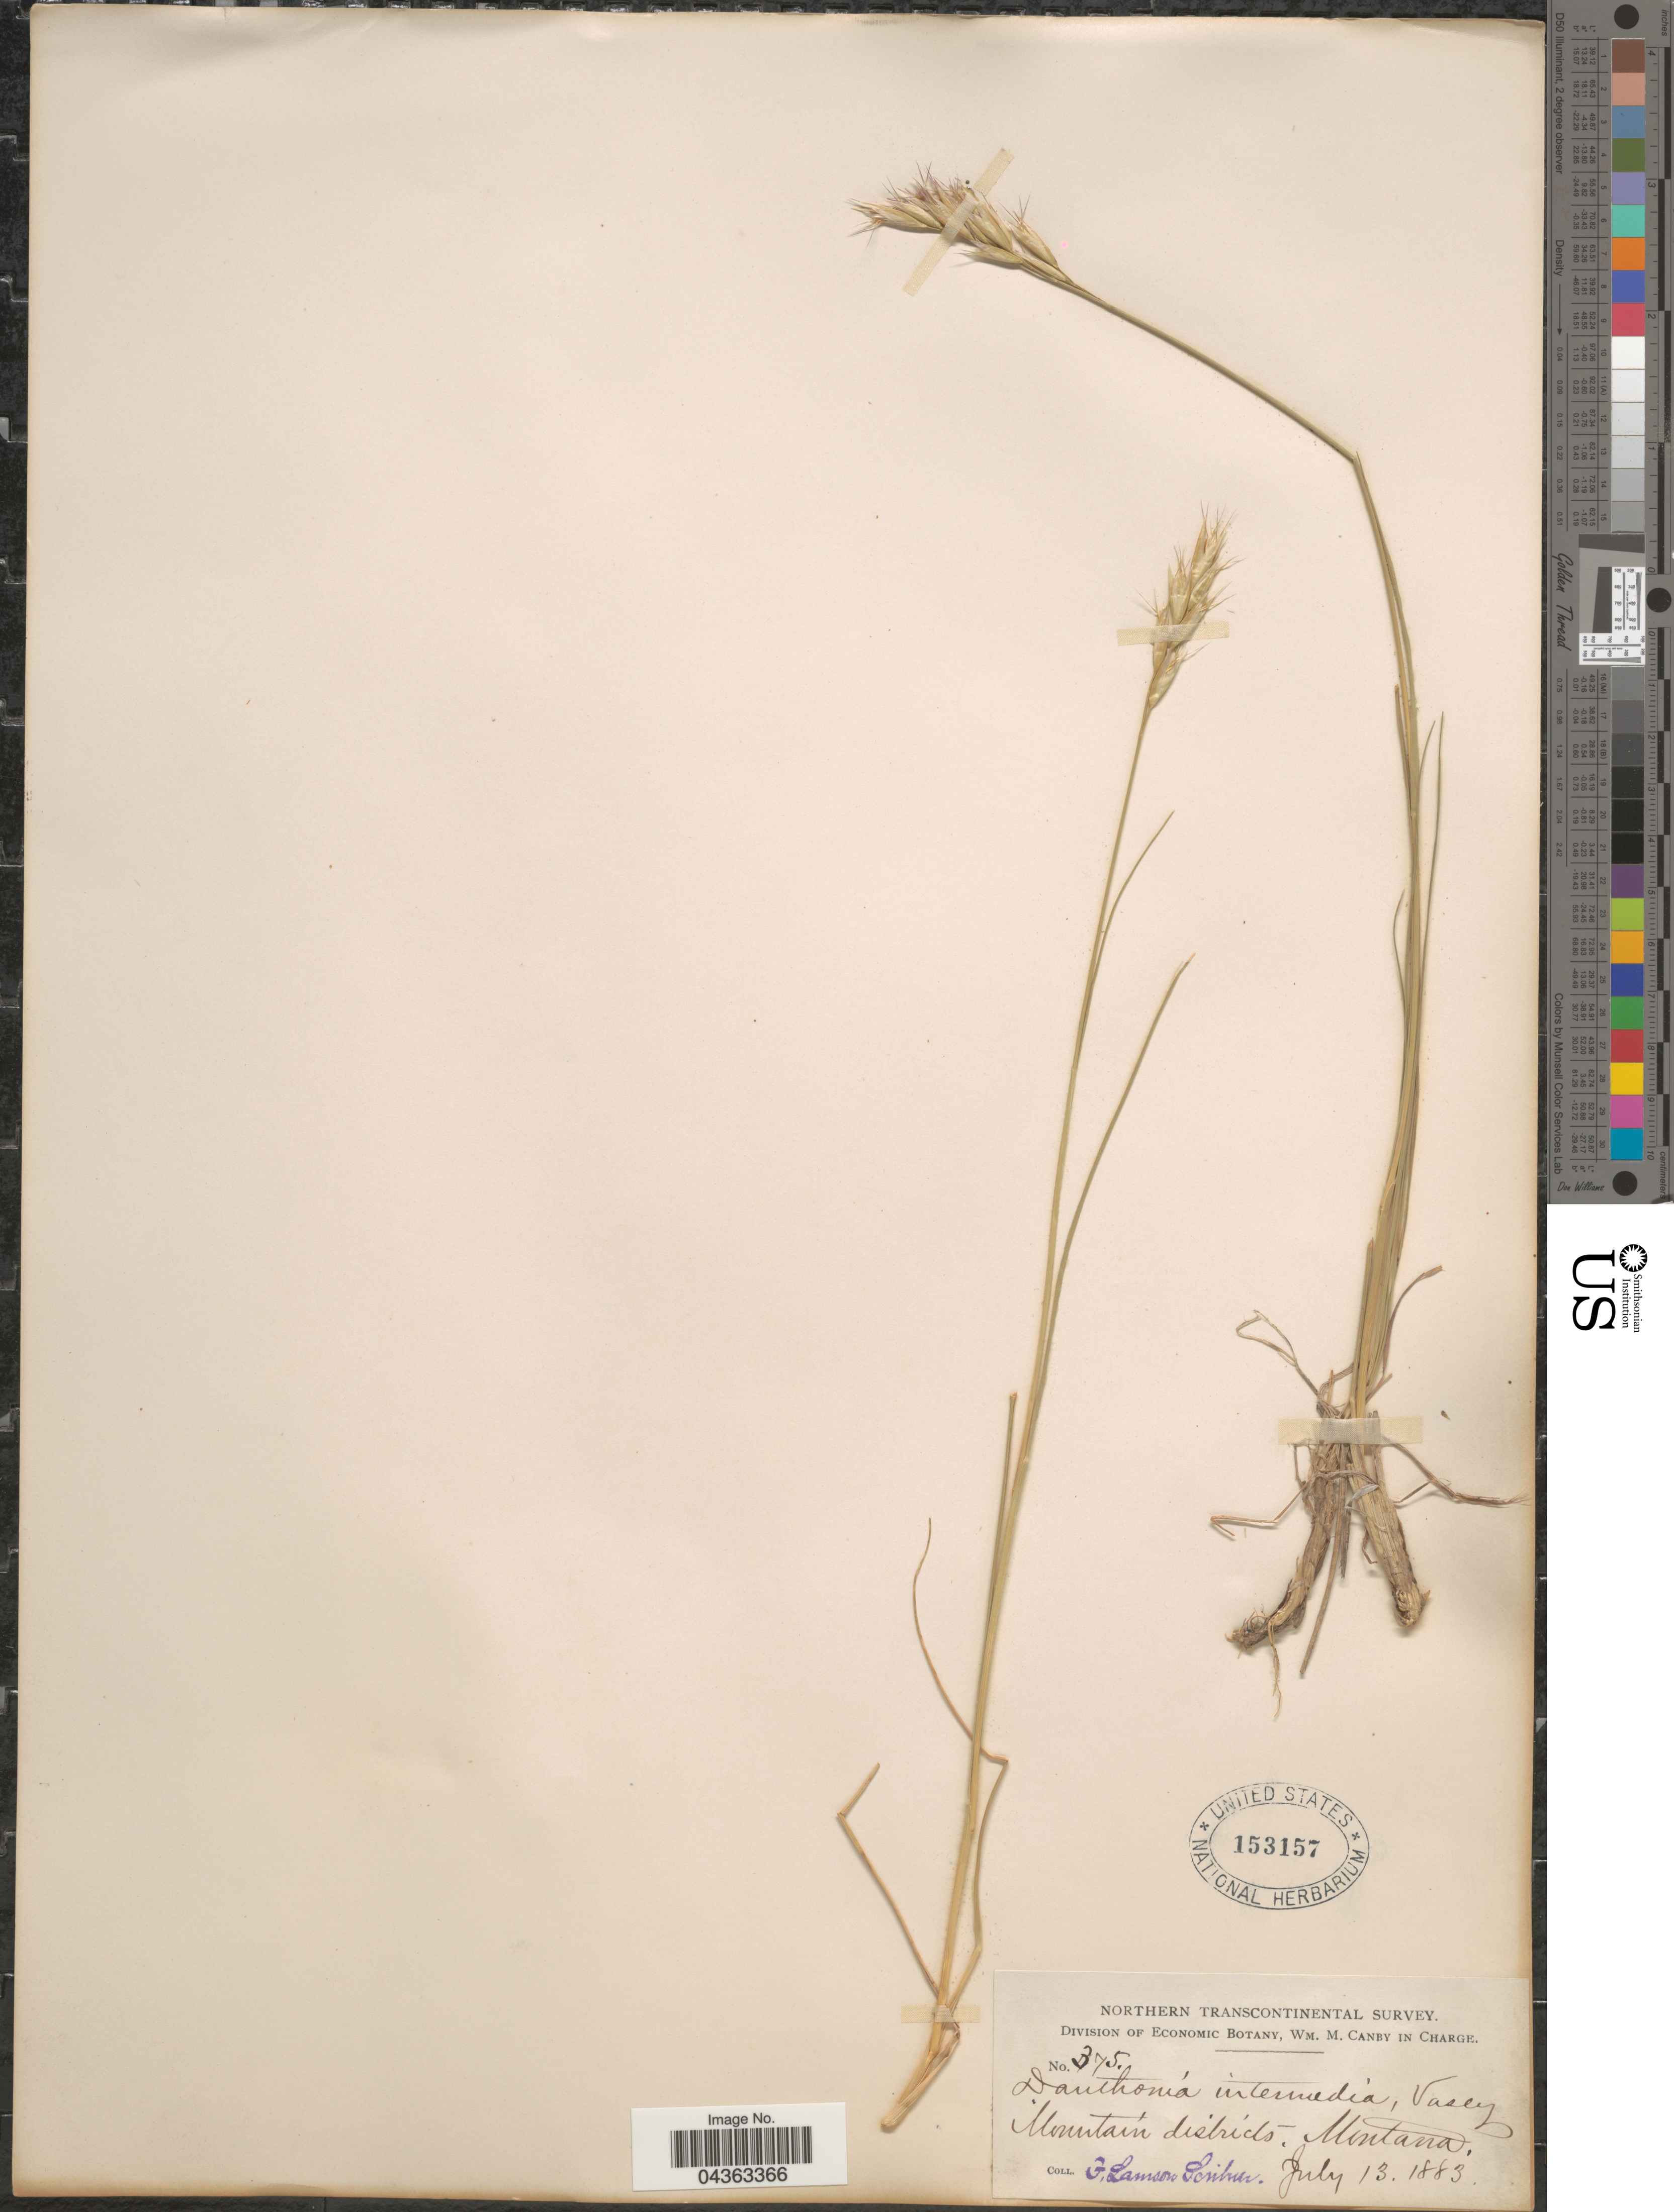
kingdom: Plantae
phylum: Tracheophyta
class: Liliopsida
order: Poales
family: Poaceae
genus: Danthonia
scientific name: Danthonia intermedia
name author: Vasey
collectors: F. Lamson-Scribner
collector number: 375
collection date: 1883-07-13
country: United States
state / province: Montana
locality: Northern Transcontinental Survey. Mountain district.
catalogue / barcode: US 153157